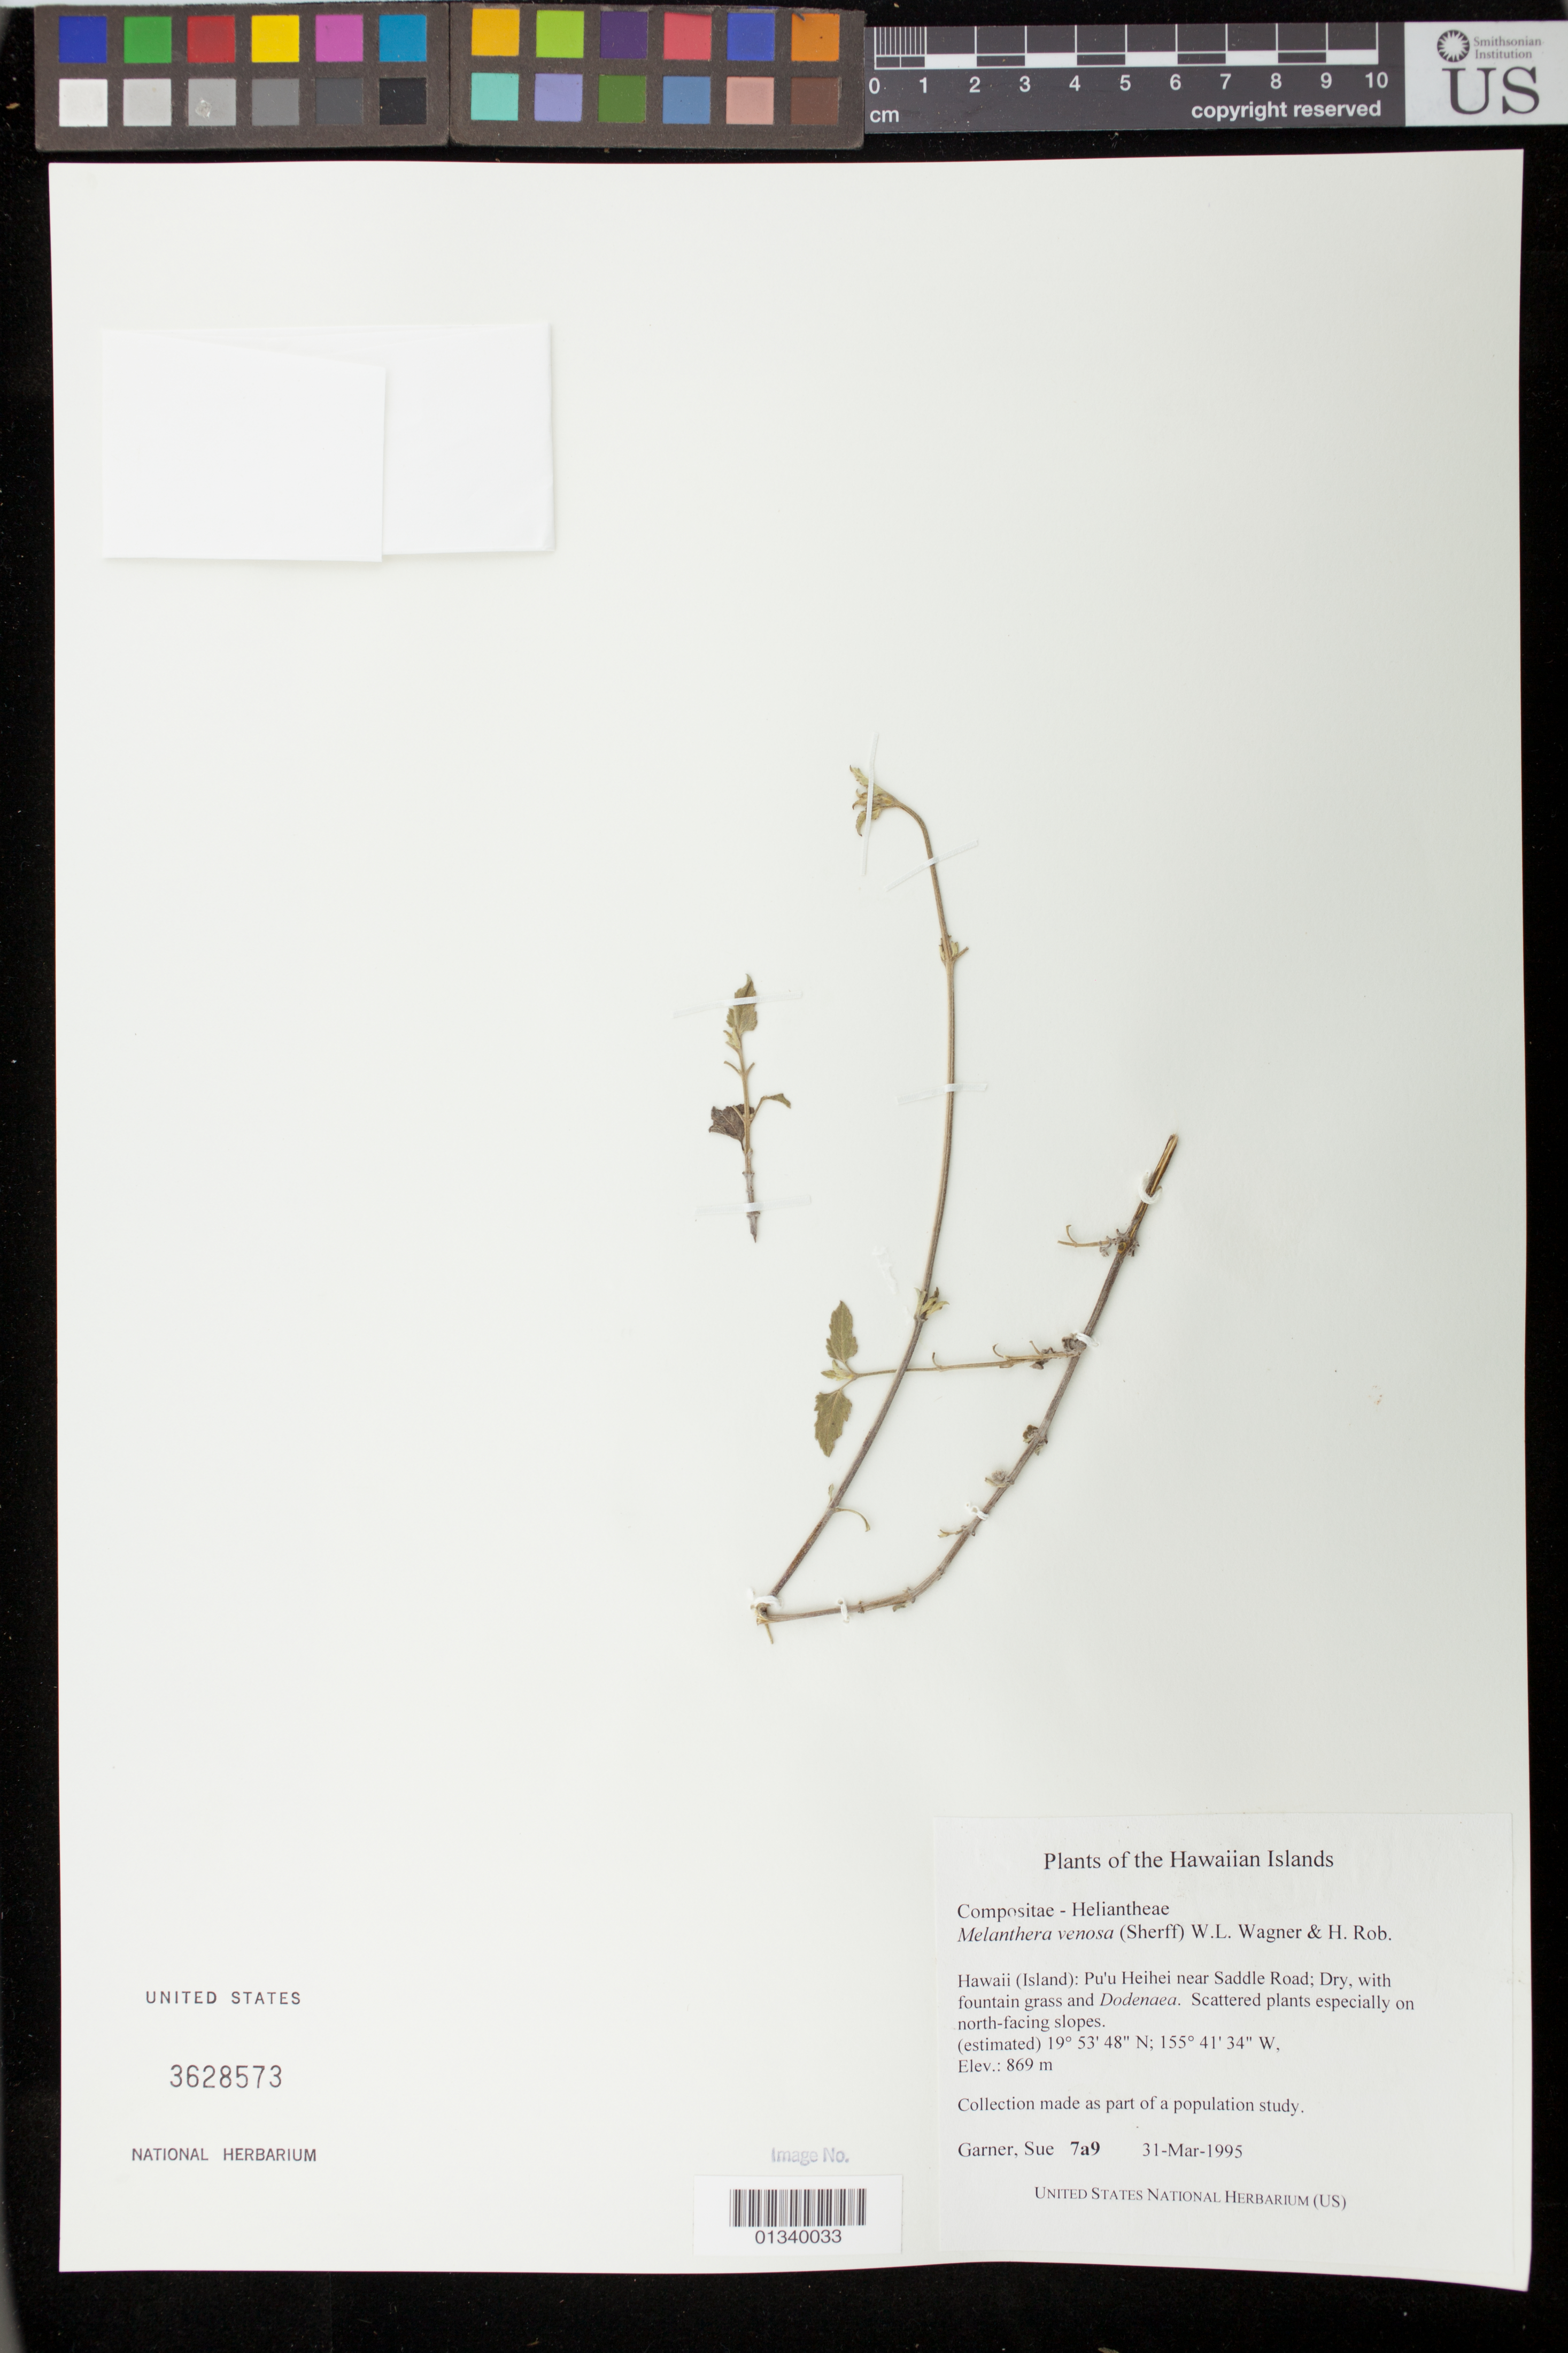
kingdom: Plantae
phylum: Tracheophyta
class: Magnoliopsida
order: Asterales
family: Asteraceae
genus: Wollastonia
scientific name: Wollastonia venosa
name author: (Sherff) Orchard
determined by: Wagner, W. L., (BOT), Smithsonian Institution - National Museum of Natural History (UNITED STATES)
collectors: S. Garner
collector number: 7a9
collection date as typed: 31 March 1995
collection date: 1995-03-31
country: United States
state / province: Hawaii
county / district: Hawaii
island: Hawaii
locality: Pu'u Heihei near Saddle Road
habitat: Dry with fountain grass and Dodenaea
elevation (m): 869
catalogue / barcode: US 3628573